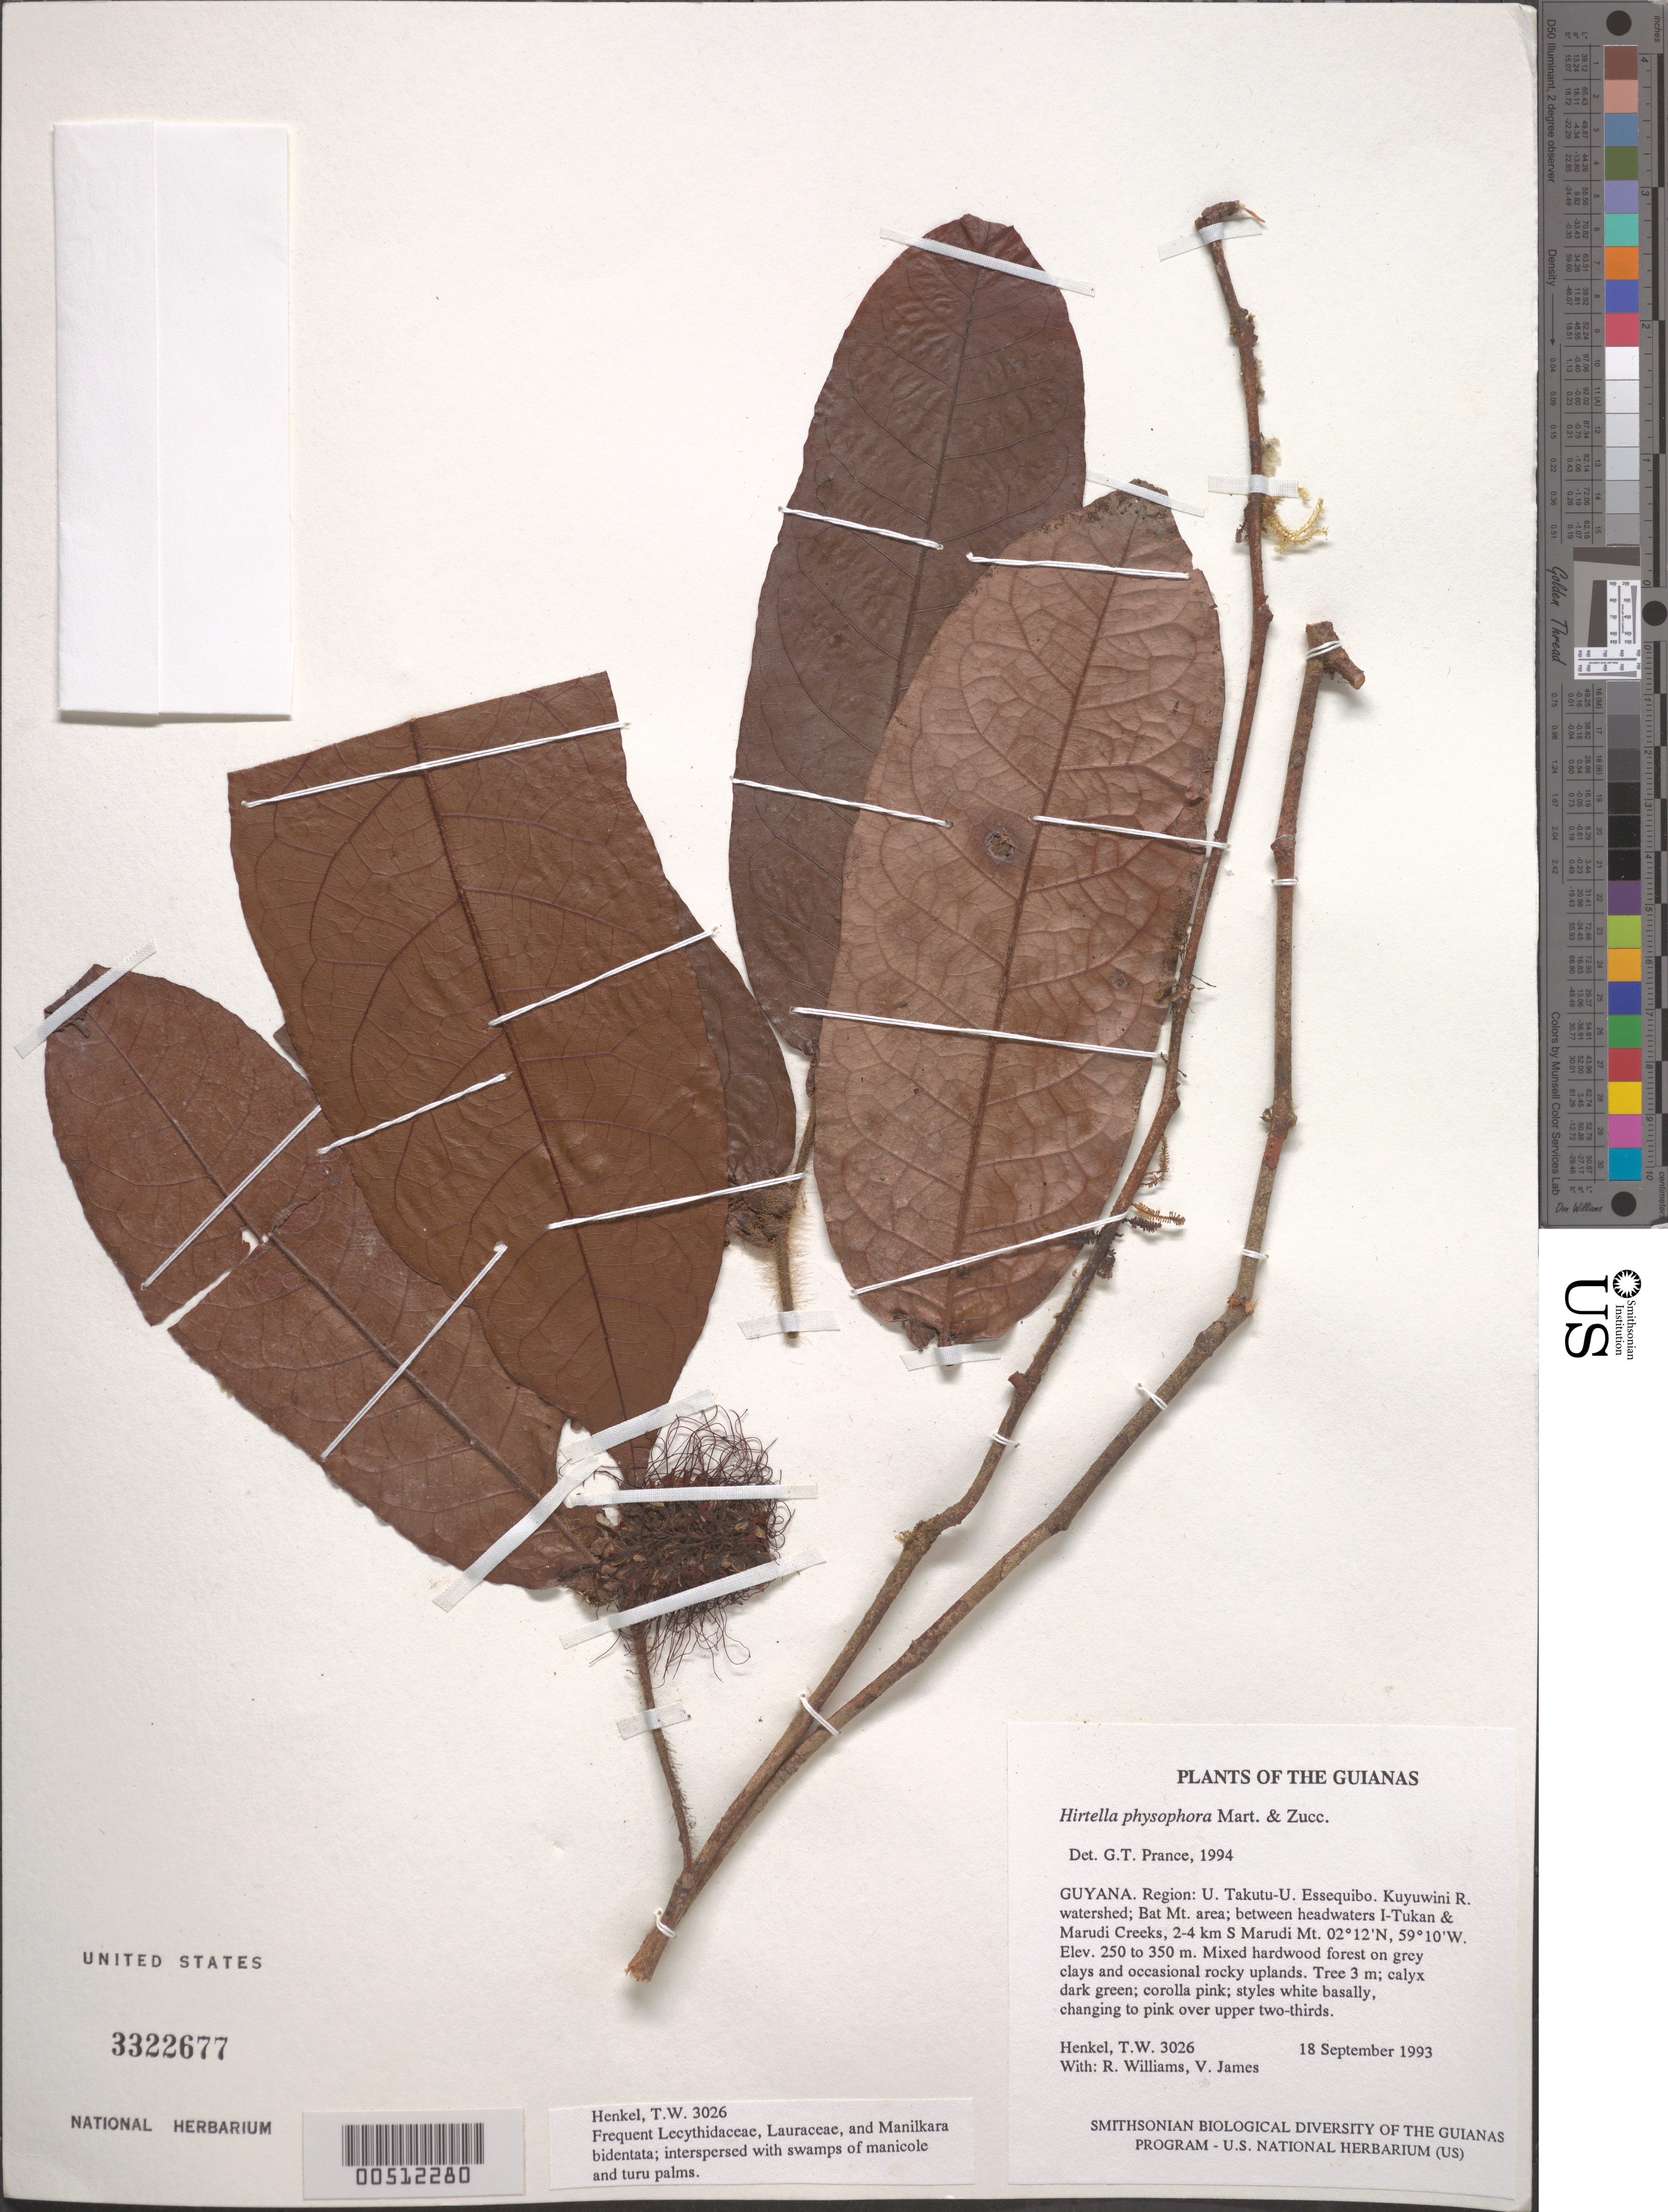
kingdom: Plantae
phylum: Tracheophyta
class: Magnoliopsida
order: Malpighiales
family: Chrysobalanaceae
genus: Hirtella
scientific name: Hirtella physophora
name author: Mart. & Zucc.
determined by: Prance, G. T.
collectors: T. Henkel, R. Williams & V. James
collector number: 3026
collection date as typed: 18 September 1993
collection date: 1993-09-18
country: Guyana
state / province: U. Takutu-U. Essequibo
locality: Kuyuwini R. watershed; Bat Mt. area; between headwaters I-Tukan & Marudi Creeks, 2-4 km S Marudi Mt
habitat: Mixed hardwood forest on grey clays and occasional rocky uplands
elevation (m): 250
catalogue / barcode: US 3322677